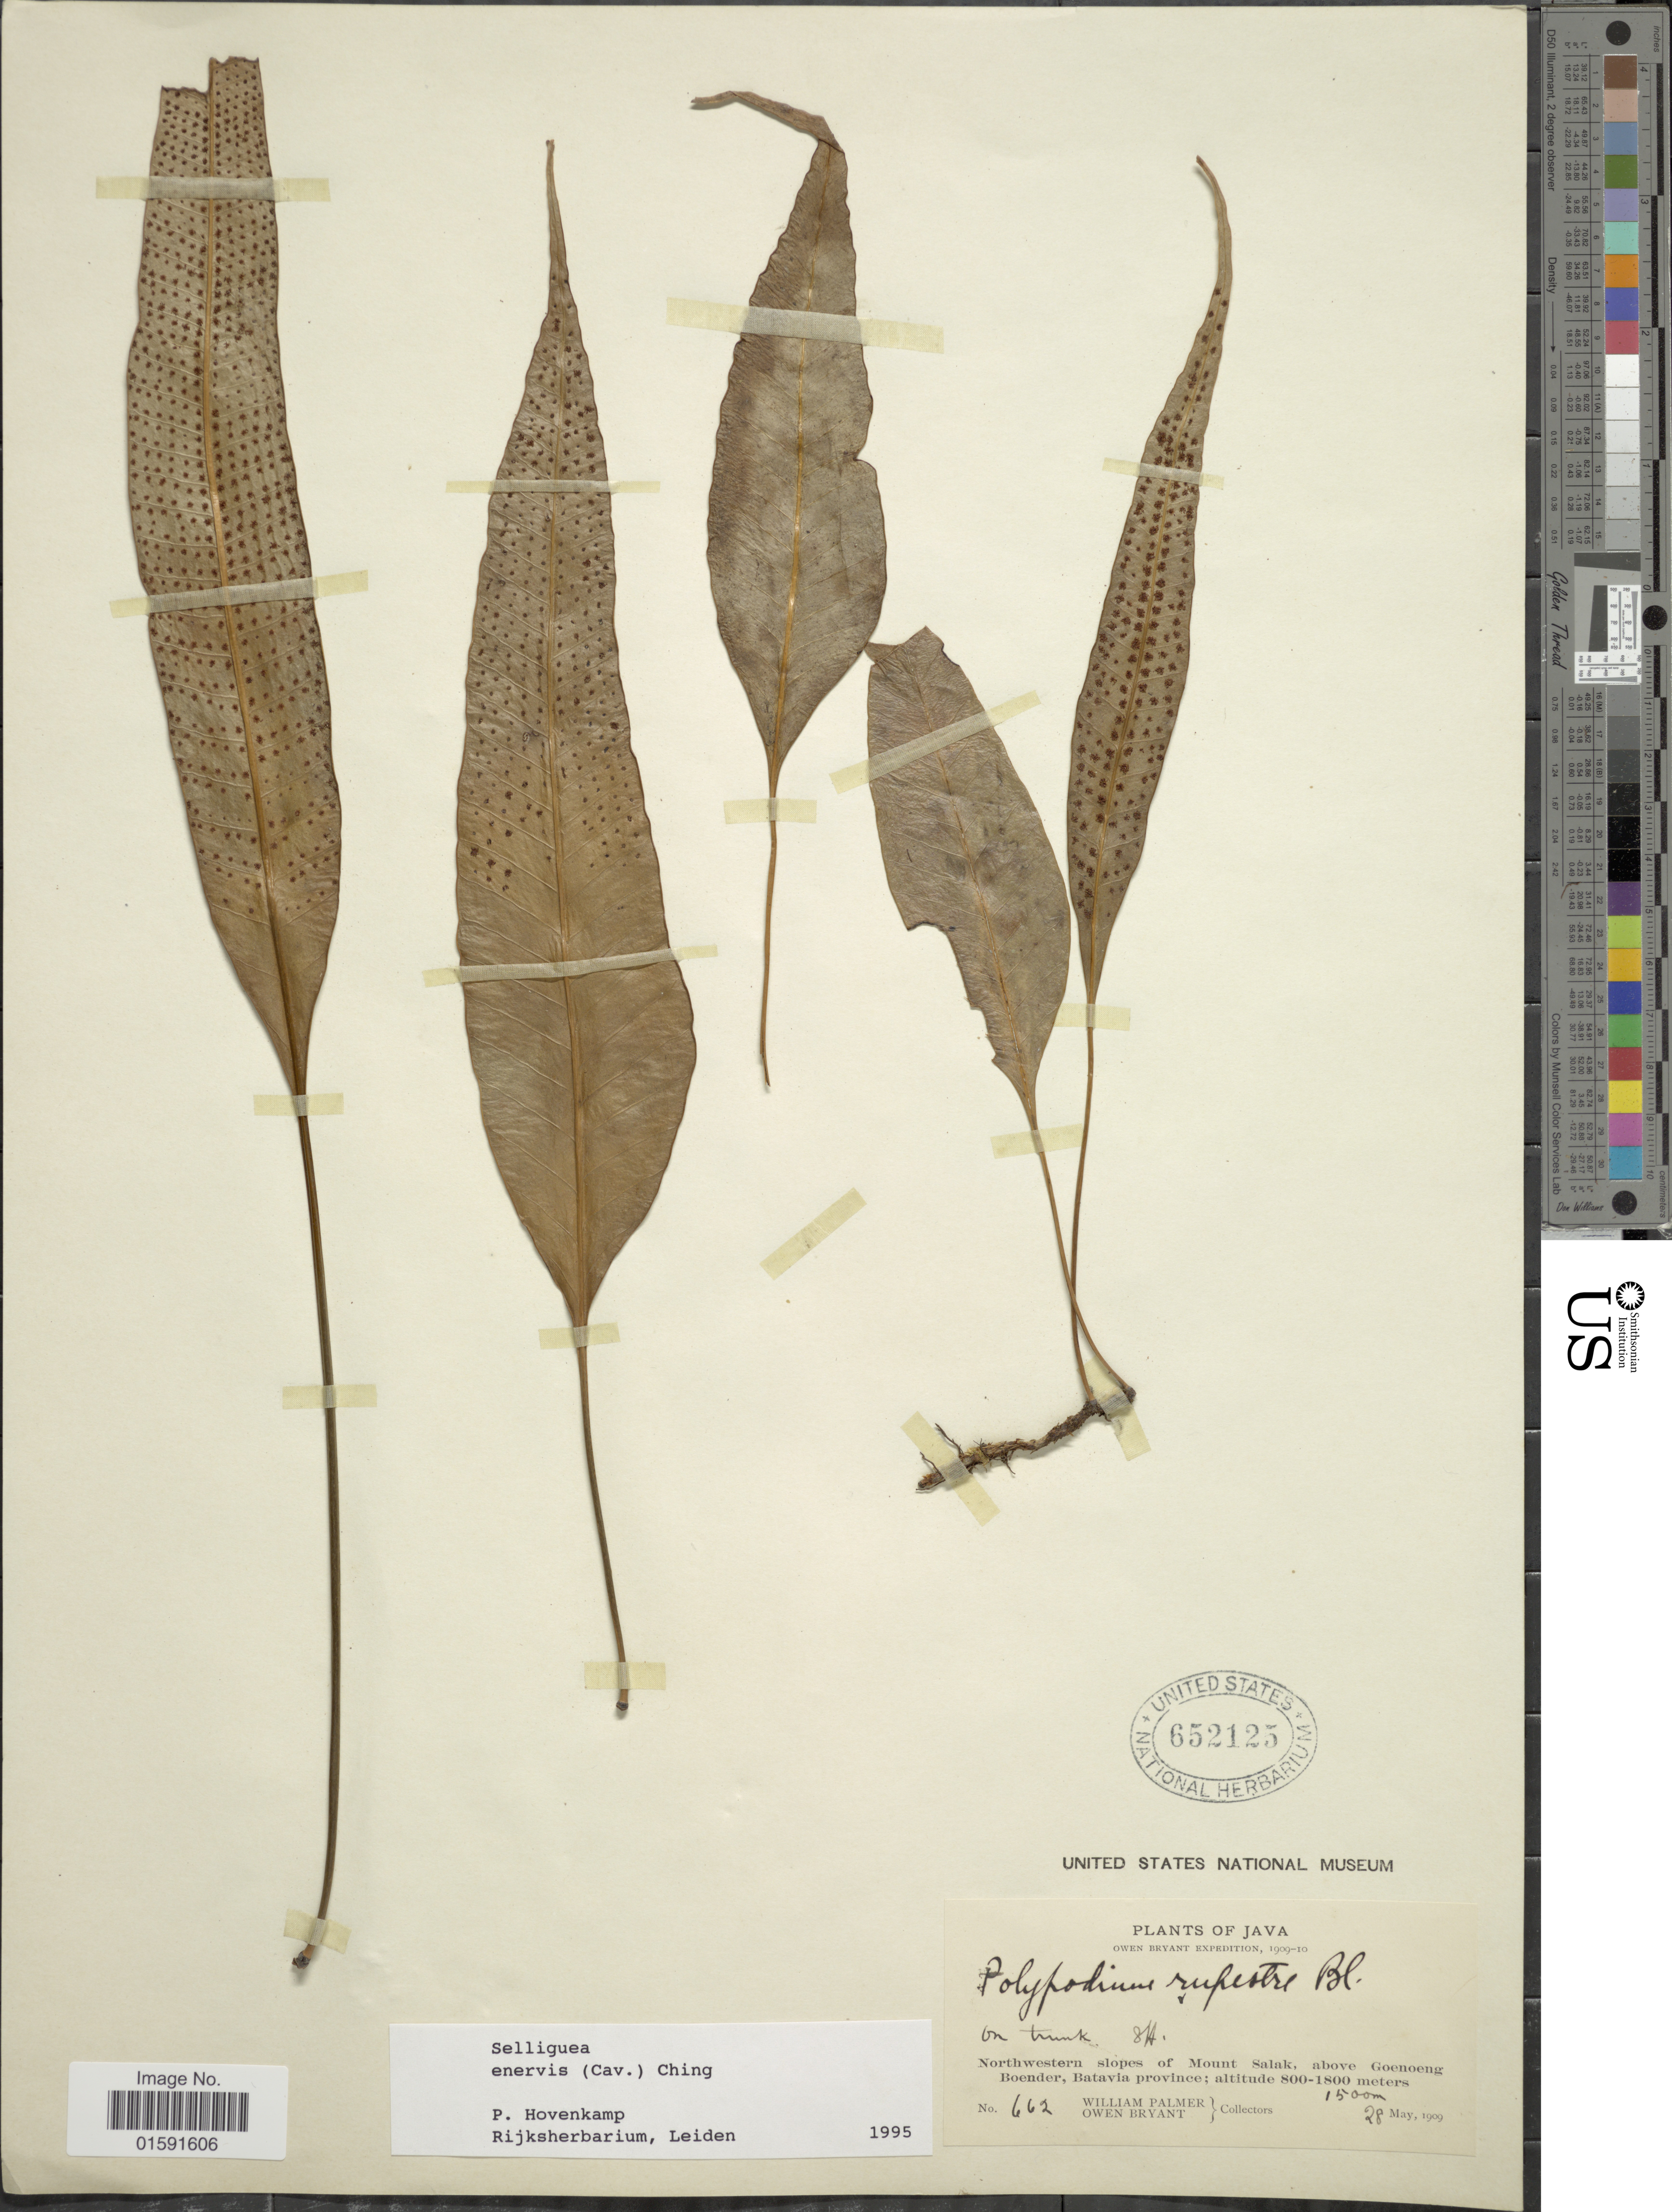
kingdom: Plantae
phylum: Tracheophyta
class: Polypodiopsida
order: Polypodiales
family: Polypodiaceae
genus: Selliguea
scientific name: Selliguea enervis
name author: (Cav.) Ching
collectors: W. Palmer & O. Bryant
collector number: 662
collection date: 1909-05-28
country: Indonesia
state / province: Java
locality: Northwestern slopes of Moiunt Salak, above Goenoeng Boender, Batavia province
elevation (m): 800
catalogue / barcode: US 652125